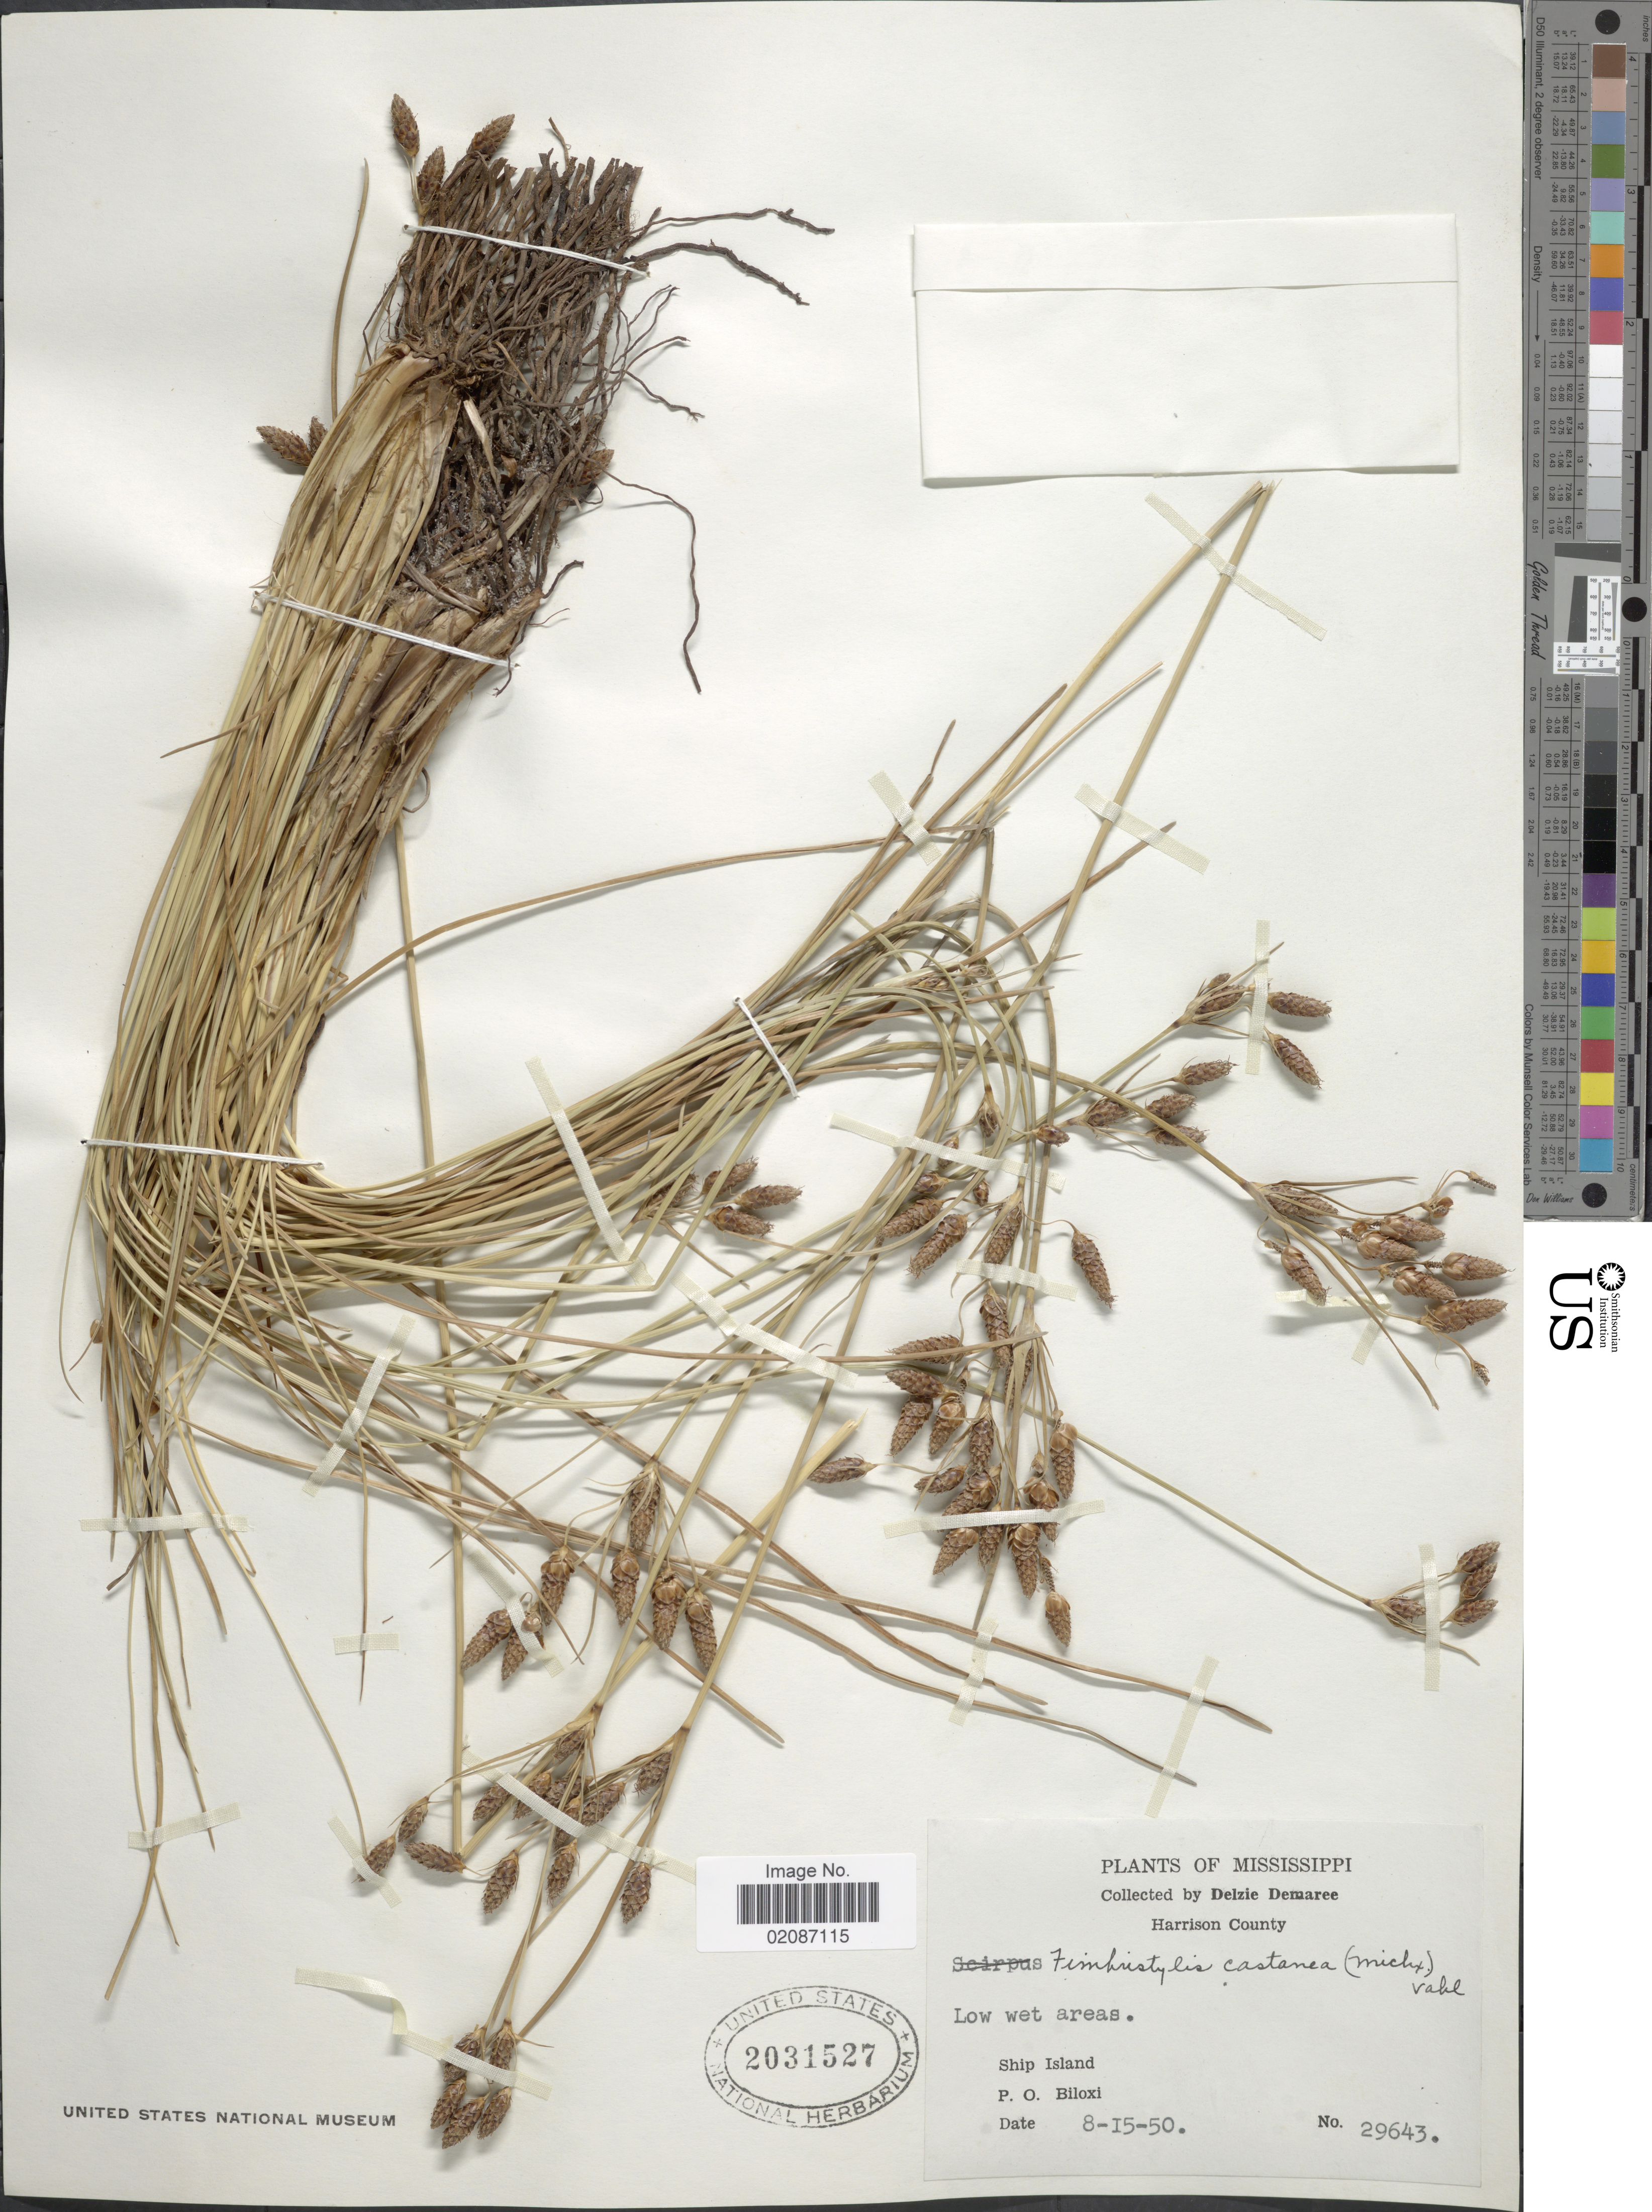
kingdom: Plantae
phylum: Tracheophyta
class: Liliopsida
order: Poales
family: Cyperaceae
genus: Fimbristylis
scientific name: Fimbristylis puberula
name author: (Michx.) Vahl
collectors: D. Demaree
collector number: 29643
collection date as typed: Transcribed d/m/y: 15/8/50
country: United States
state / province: Mississippi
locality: Harrison County, Ship Island, P.O. Biloxi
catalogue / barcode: US 2031527